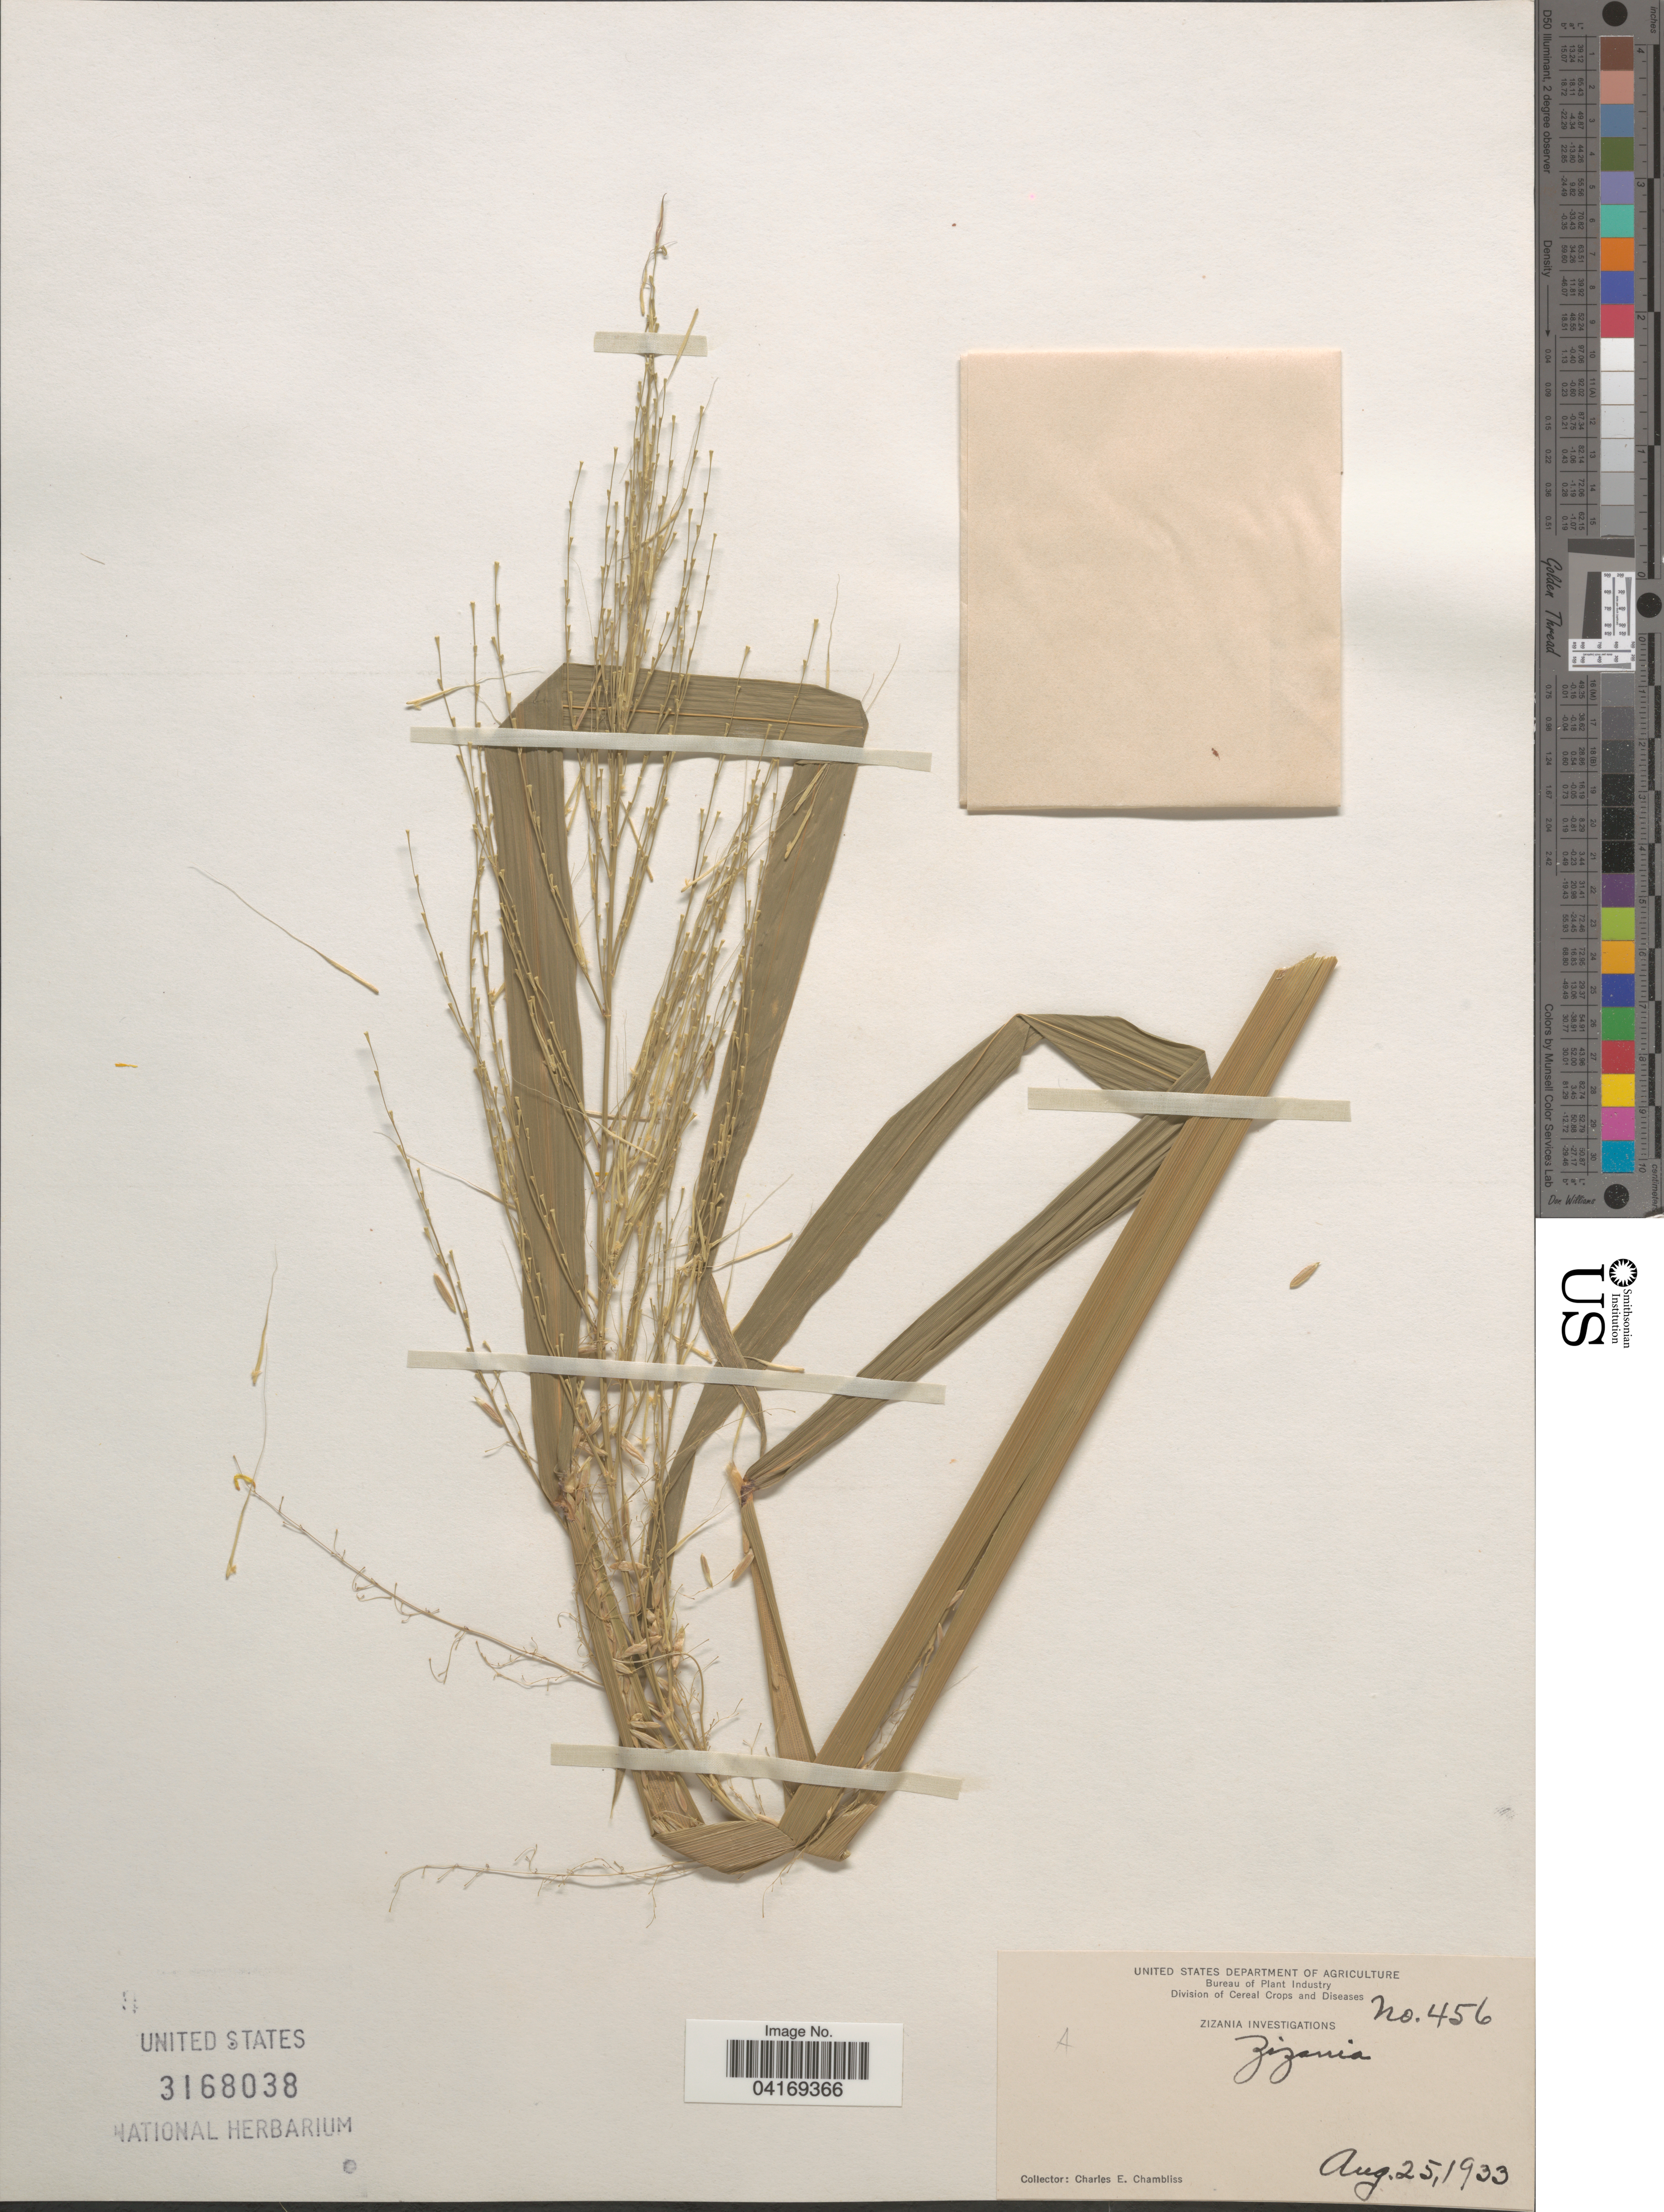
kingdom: Plantae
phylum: Tracheophyta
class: Liliopsida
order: Poales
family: Poaceae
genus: Zizania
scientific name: Zizania sp.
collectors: C. Chambliss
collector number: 456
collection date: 1933-08-25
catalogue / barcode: US 3168038